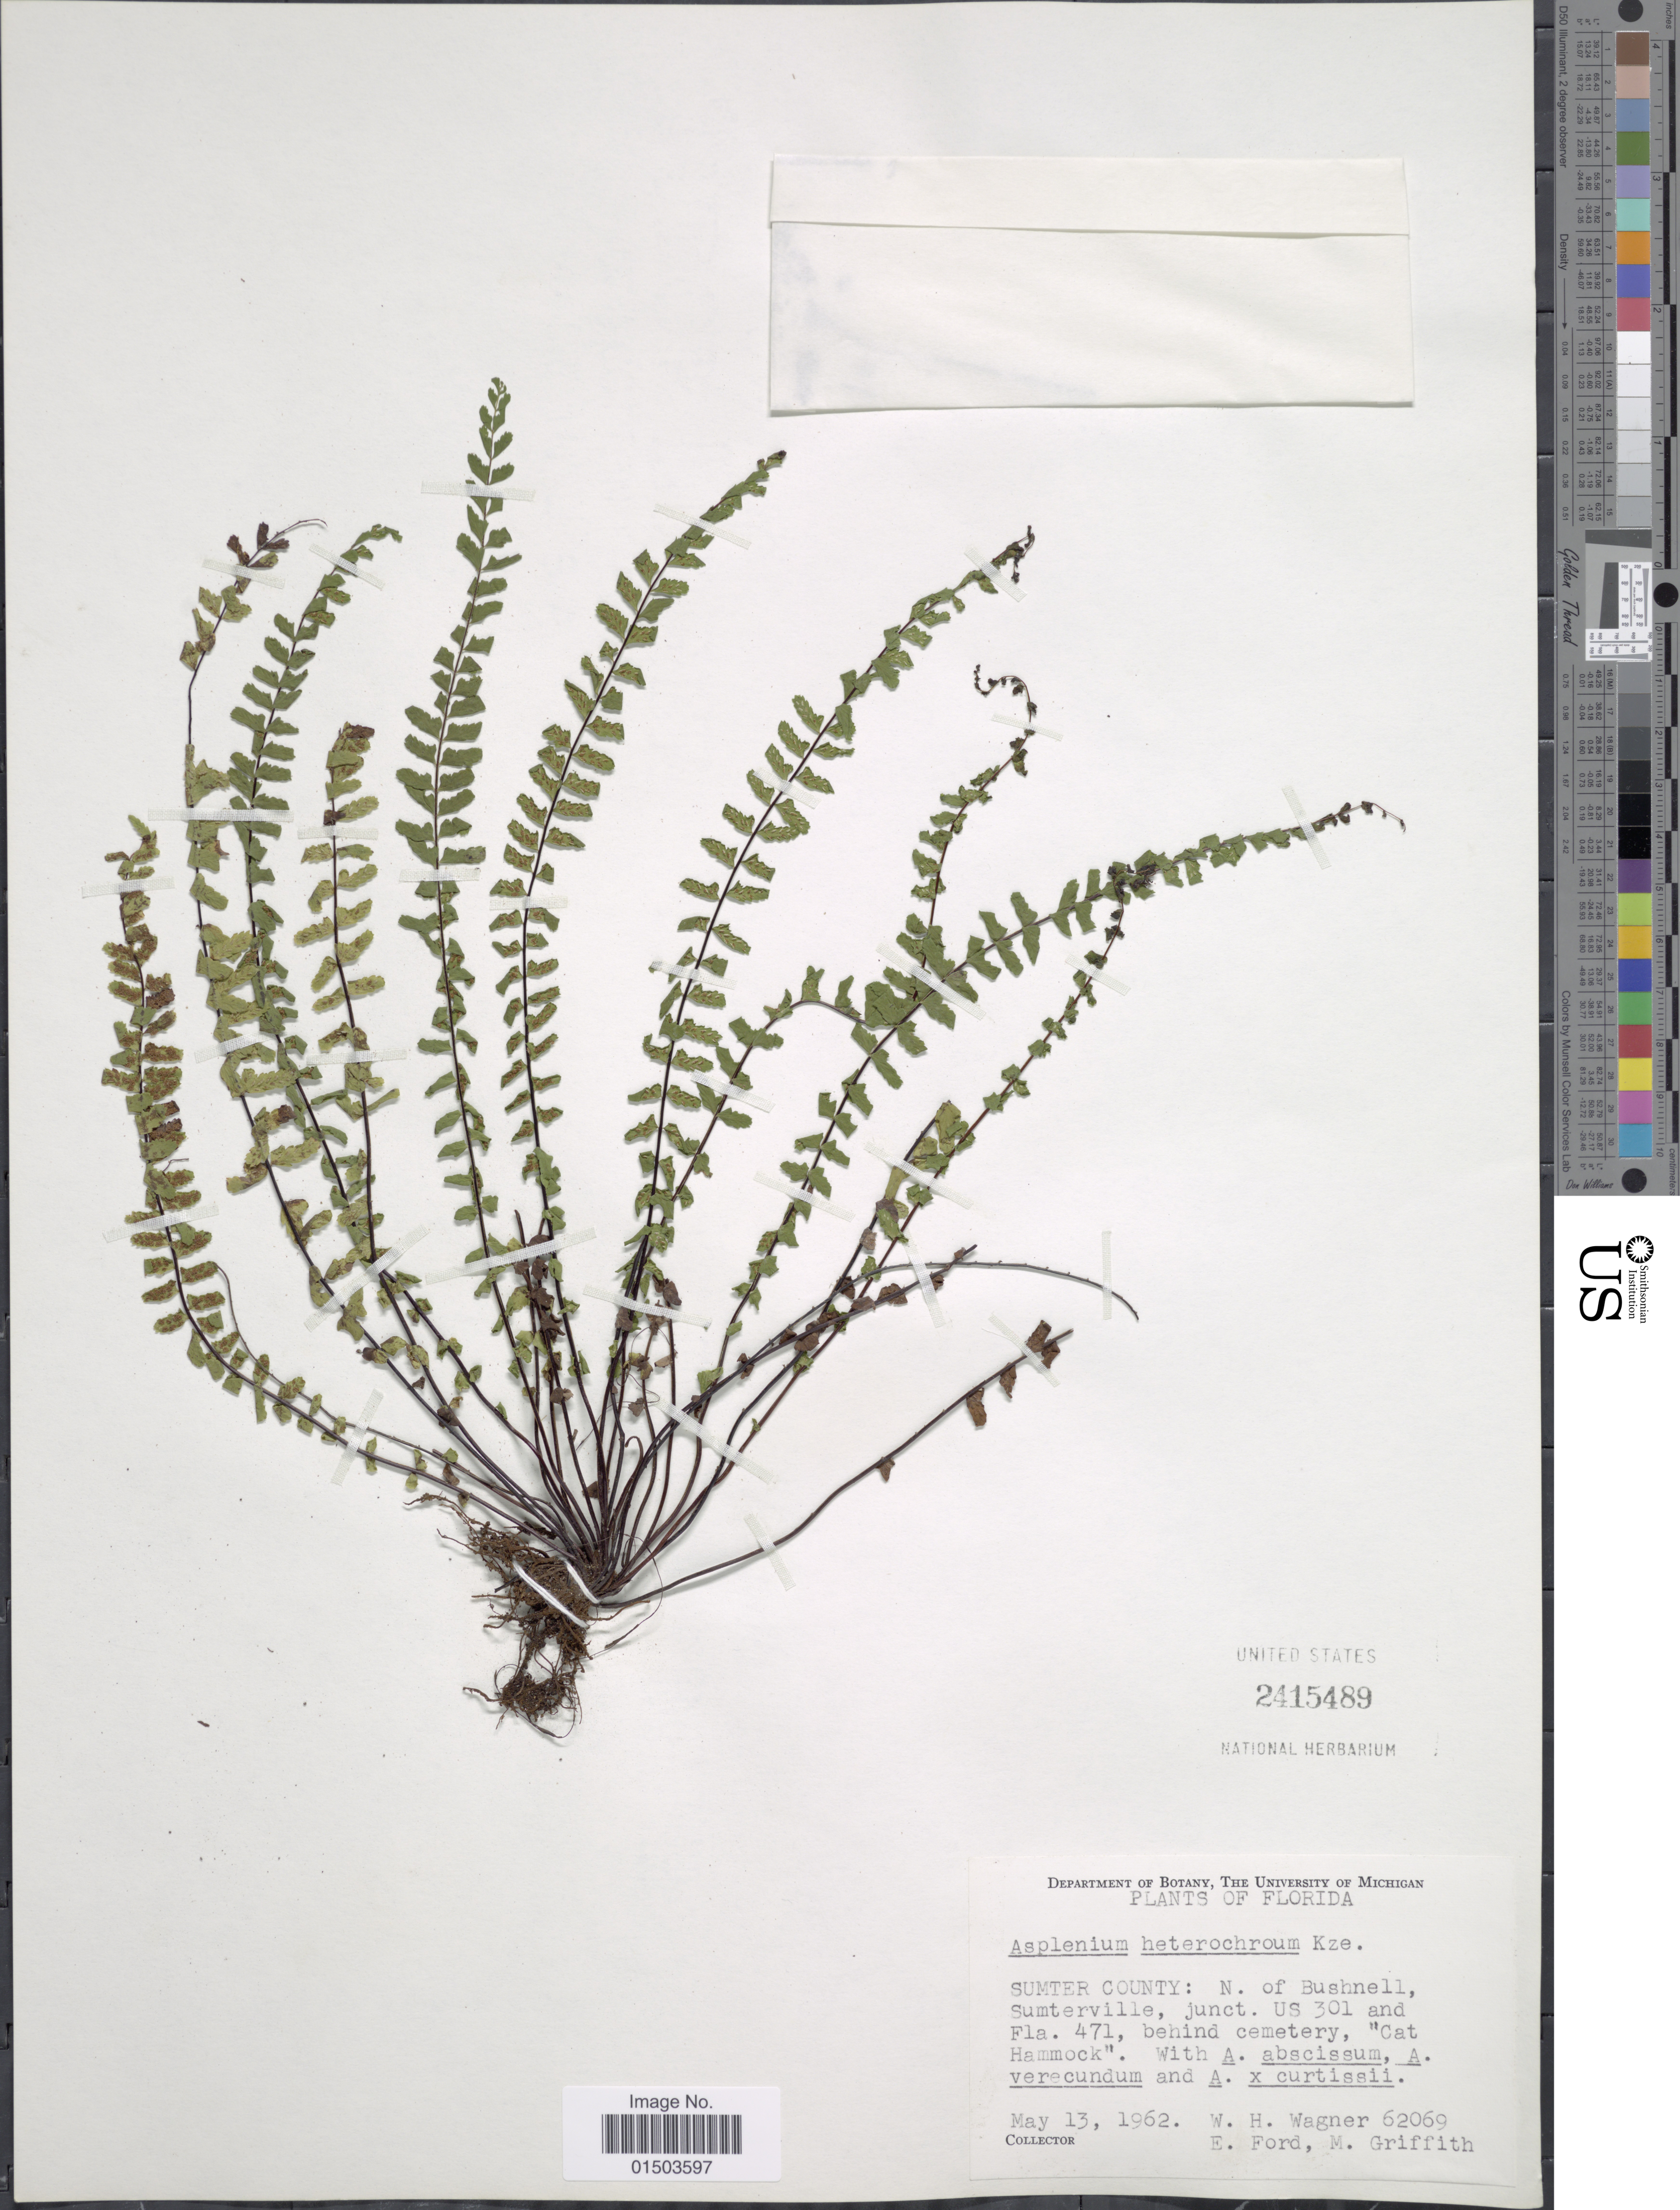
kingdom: Plantae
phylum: Tracheophyta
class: Polypodiopsida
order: Polypodiales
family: Aspleniaceae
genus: Asplenium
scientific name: Asplenium heterochroum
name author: Kunze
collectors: W. H. Wagner, E. Ford & M. Griffith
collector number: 62069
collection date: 1962-05-13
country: United States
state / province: Florida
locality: Florida, Sumter County: N. of Bushnell, Sumterville, junct. US 301 and Fla. 471, behind cemetery, "Cat Hammock".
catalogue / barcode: US 2415489